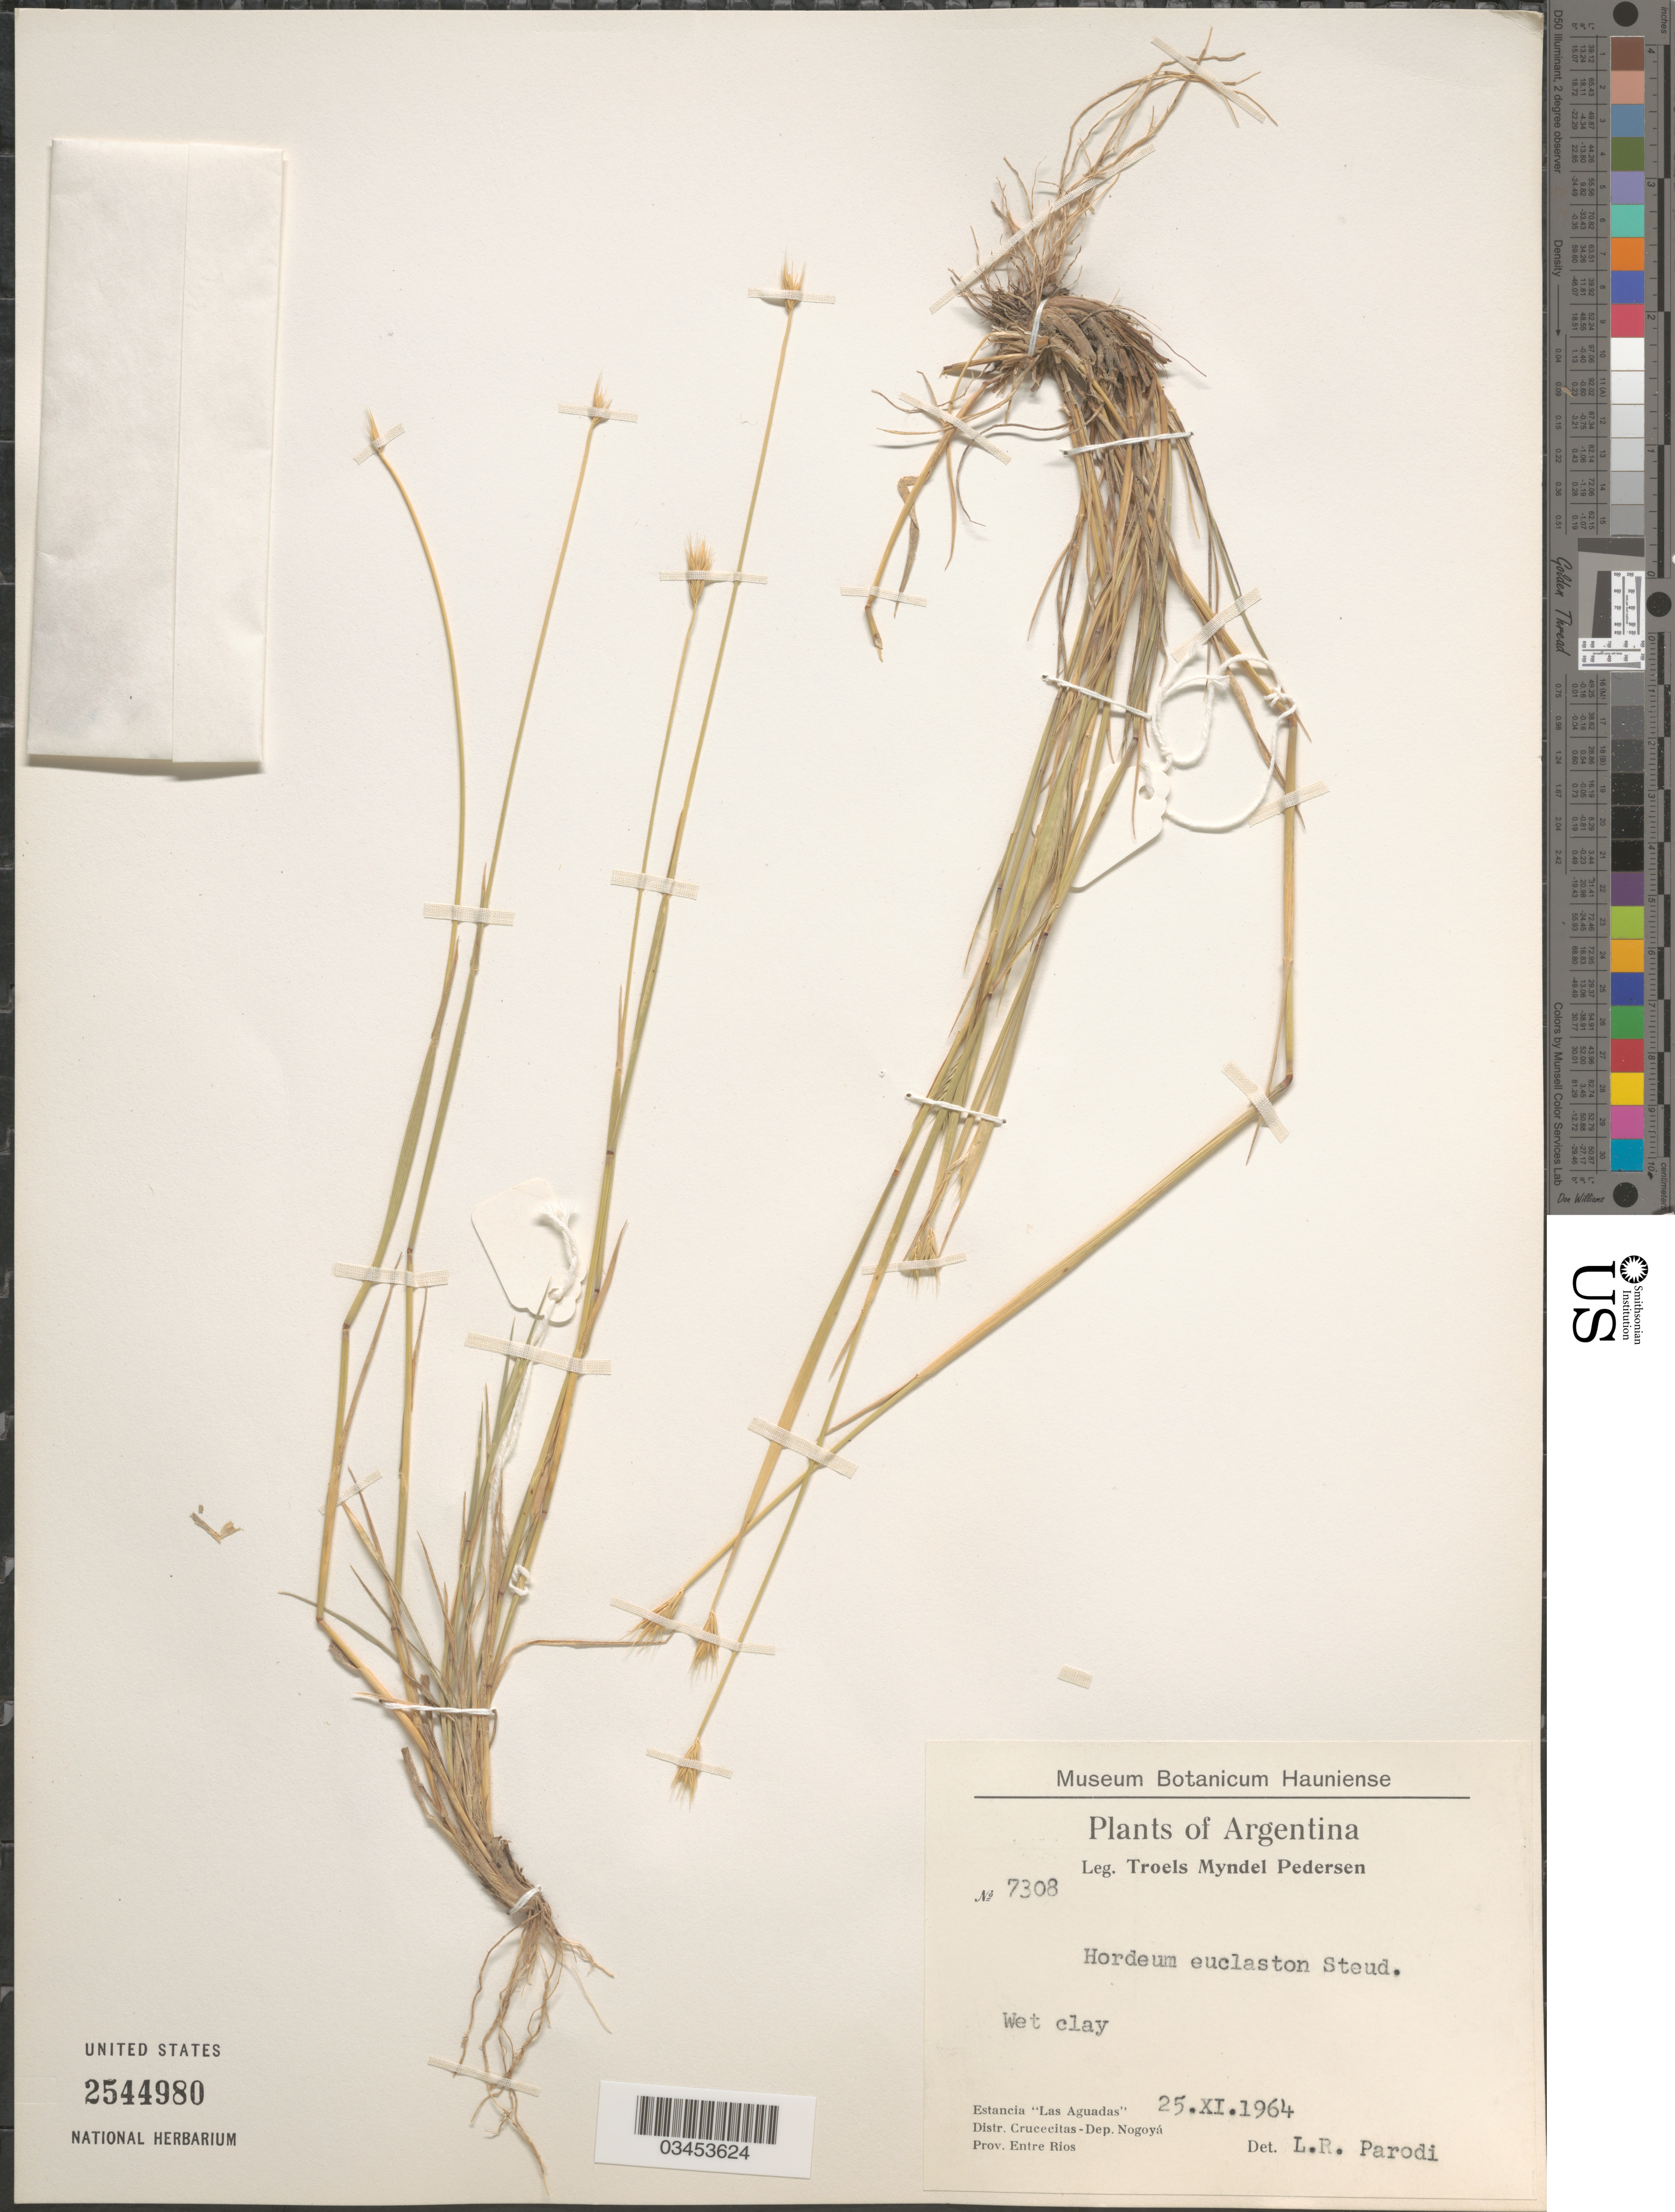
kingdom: Plantae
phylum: Tracheophyta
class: Liliopsida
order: Poales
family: Poaceae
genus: Hordeum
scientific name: Hordeum euclaston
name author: Steud.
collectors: T. Pederson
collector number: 7308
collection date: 1964-11-25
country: Argentina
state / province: Entre Rios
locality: Estancia "Las Aguadas". Distr. Crucecitas-Dep. Nogoyá.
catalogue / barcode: US 2544980